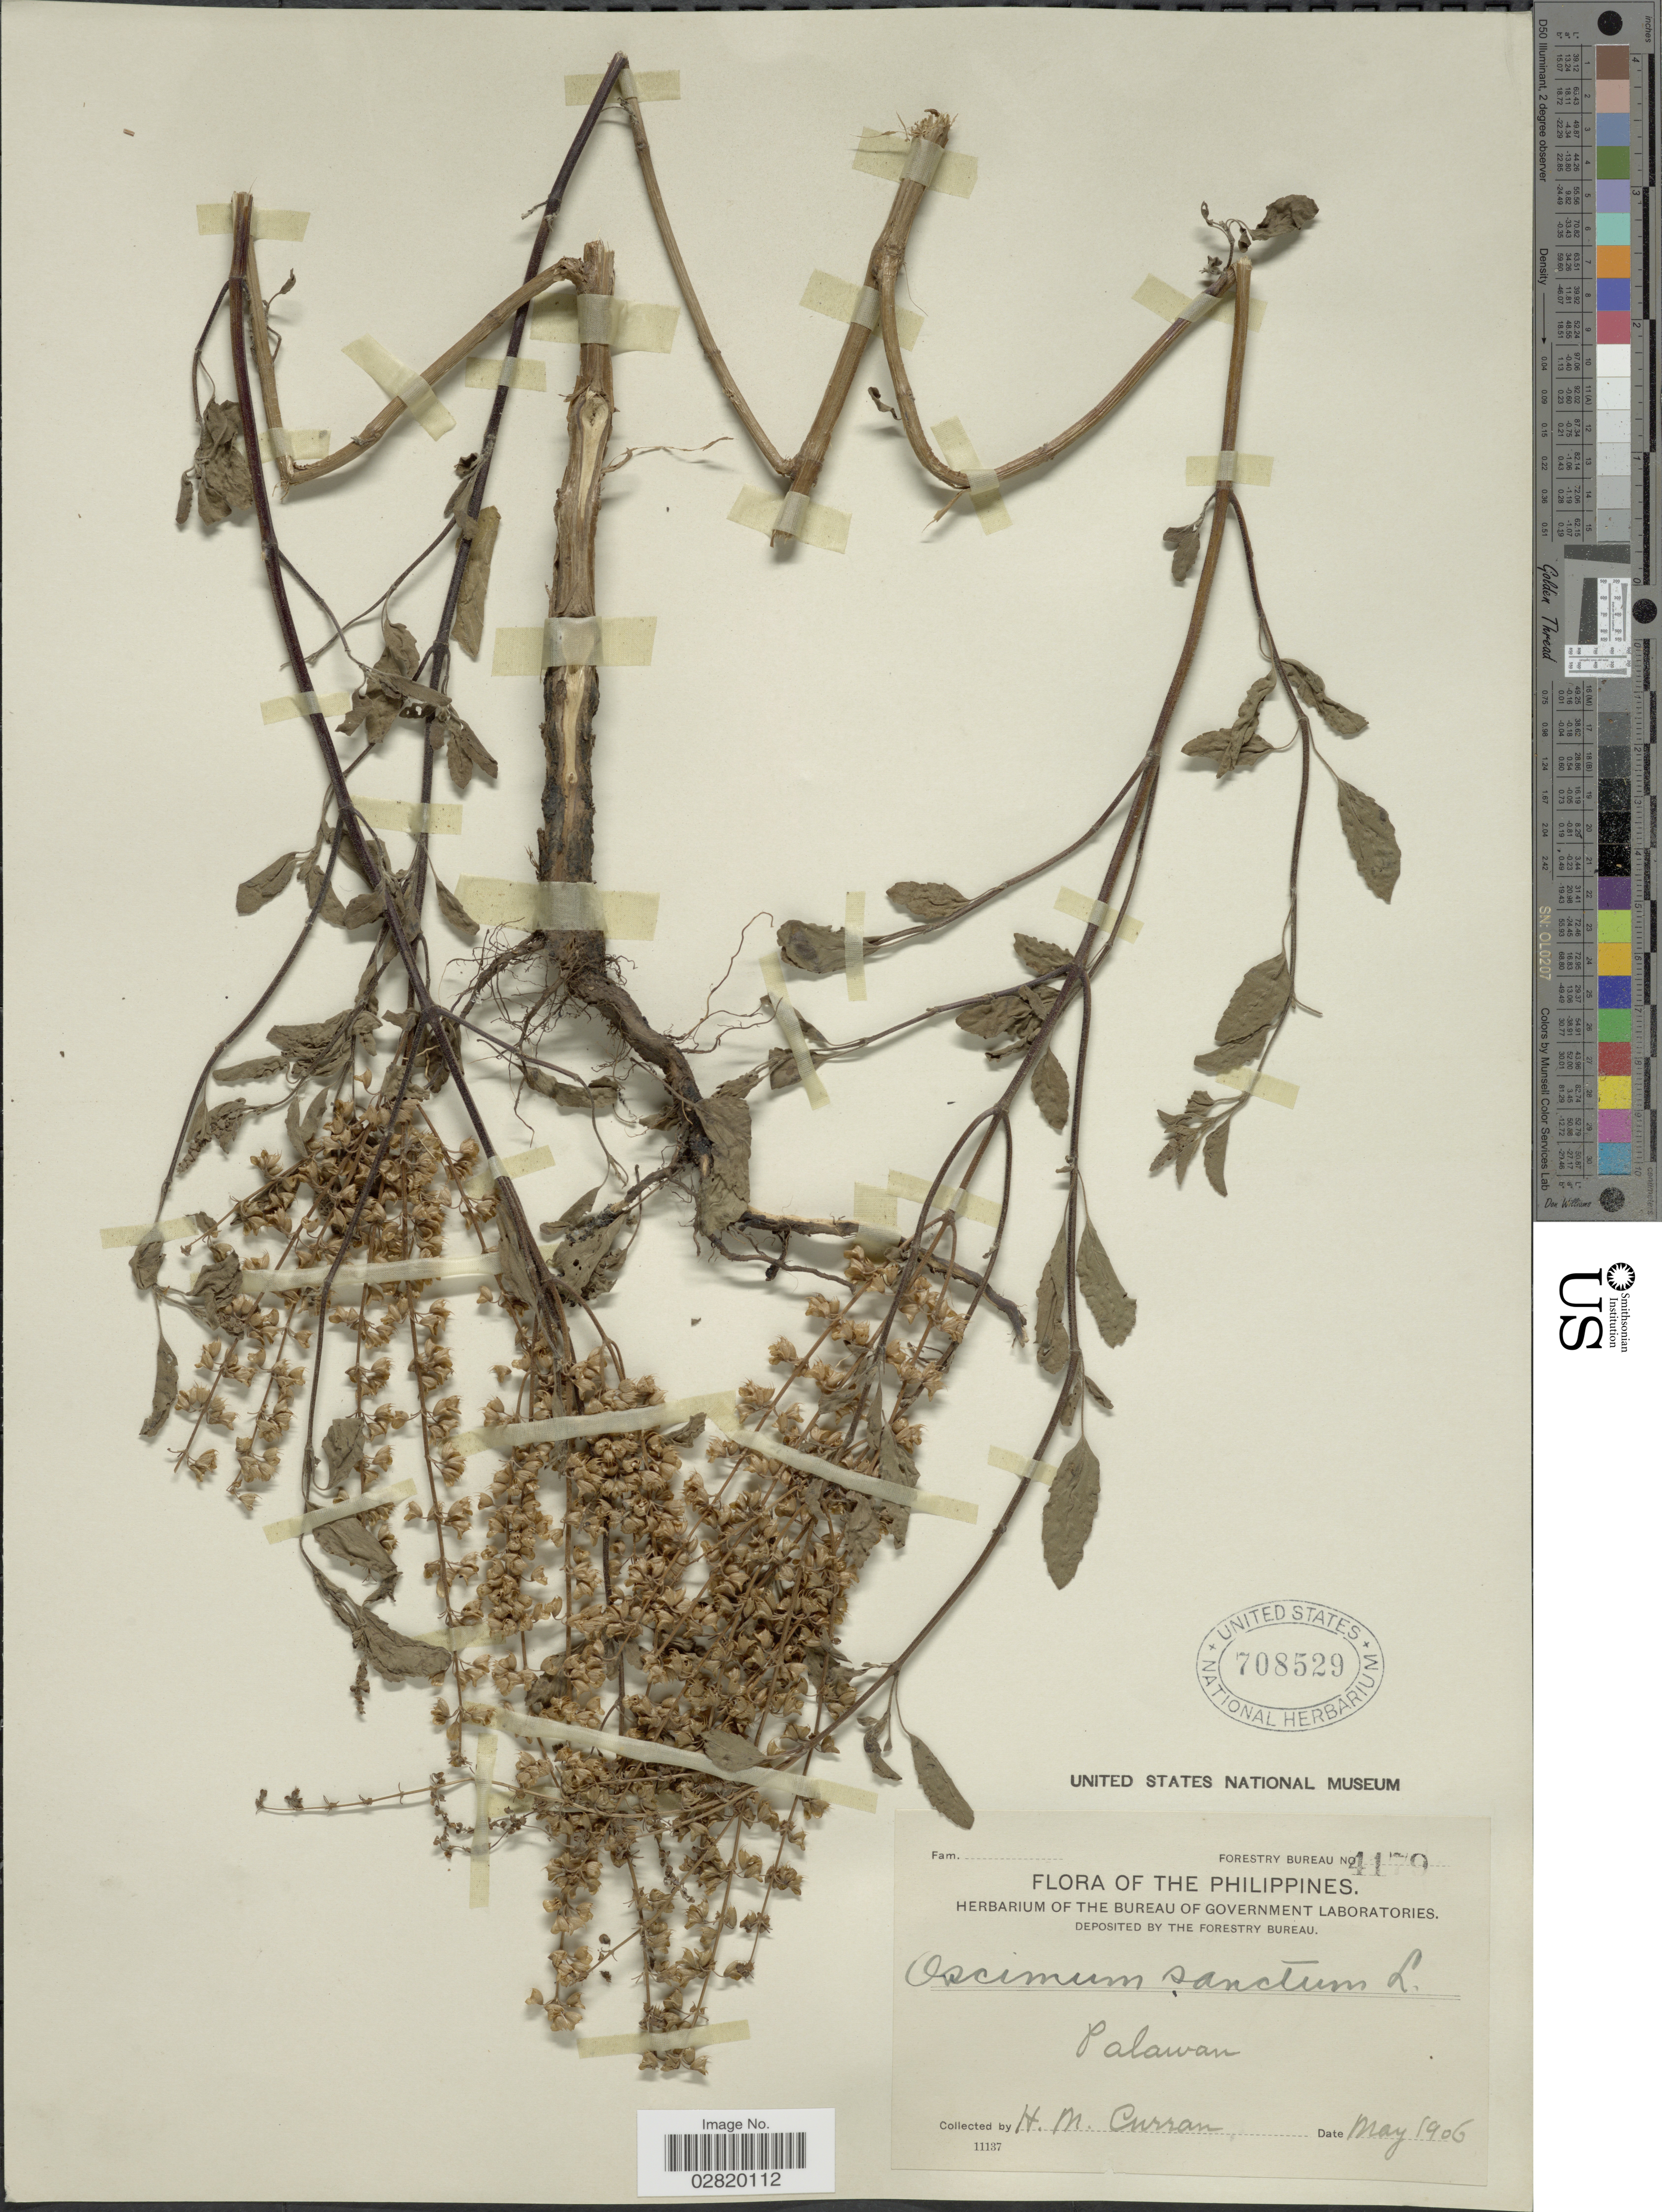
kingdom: Plantae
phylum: Tracheophyta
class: Magnoliopsida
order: Lamiales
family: Lamiaceae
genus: Ocimum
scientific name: Ocimum sanctum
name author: L.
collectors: H. M. Curran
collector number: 4179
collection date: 1906-05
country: Philippines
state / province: Mimaropa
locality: Palawan.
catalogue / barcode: US 708529